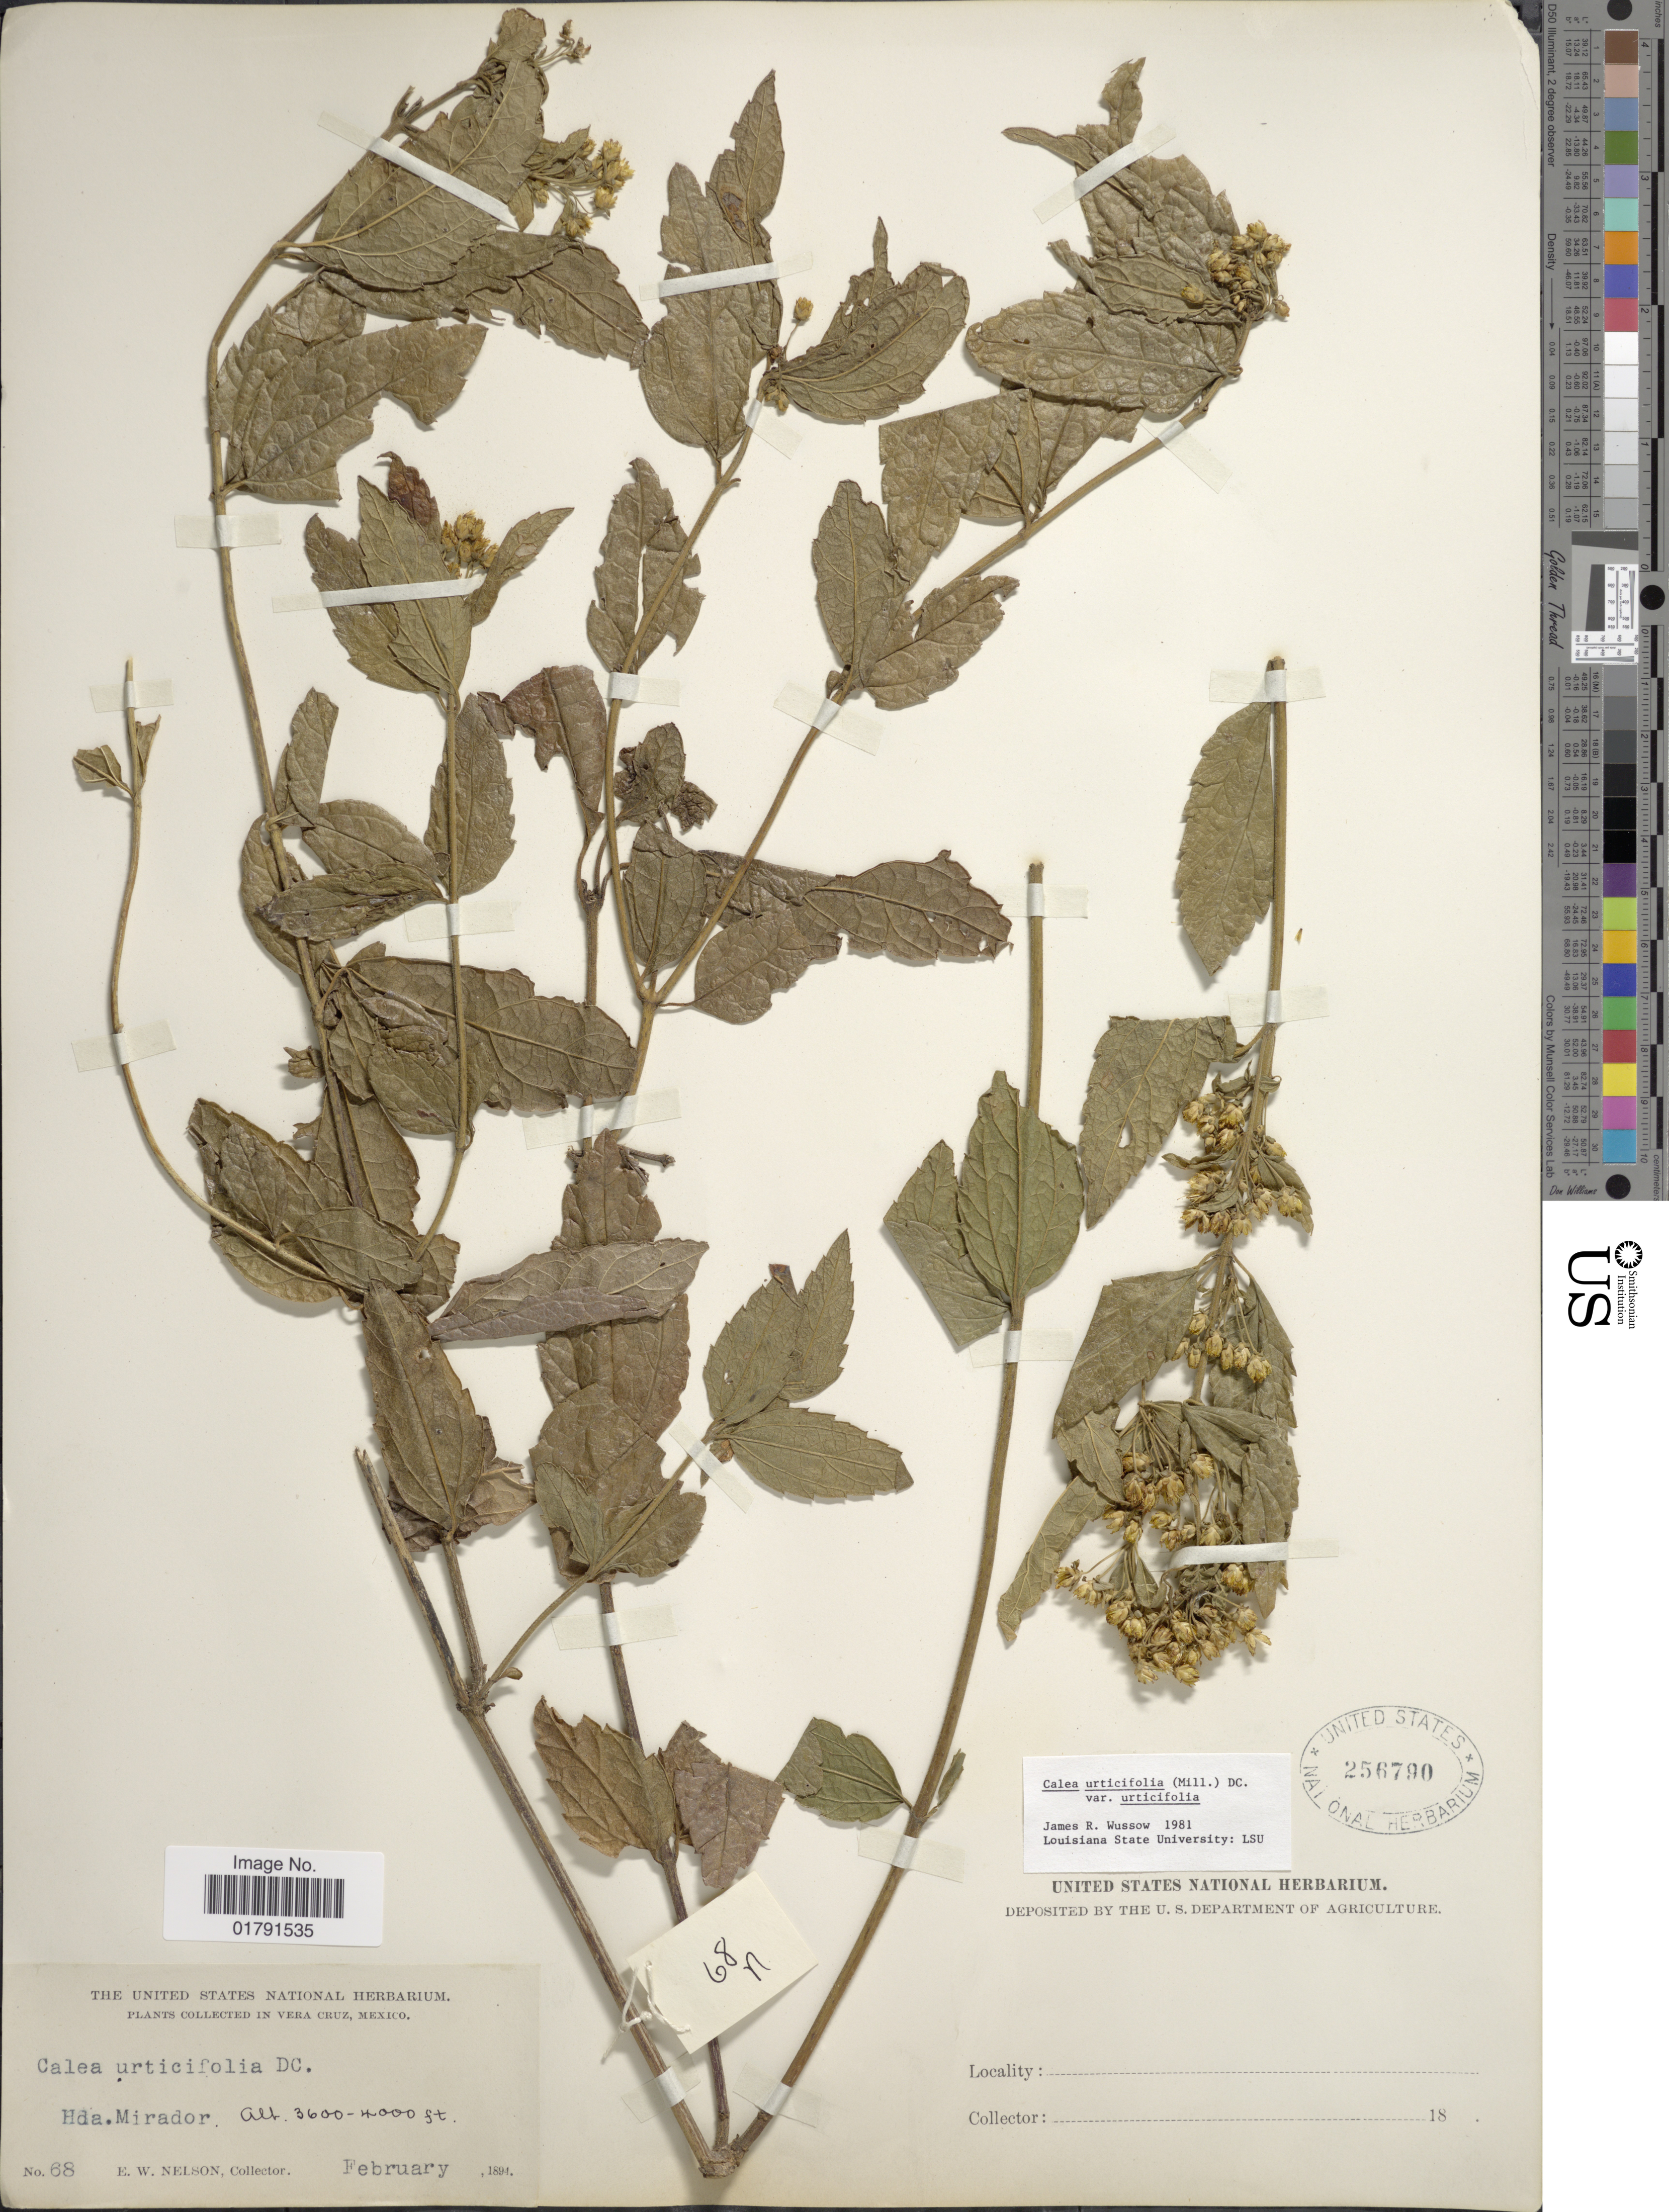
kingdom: Plantae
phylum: Tracheophyta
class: Magnoliopsida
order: Asterales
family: Asteraceae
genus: Calea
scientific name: Calea urticifolia var. urticifolia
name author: (Mill.) DC.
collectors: E. W. Nelson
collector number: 68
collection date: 1894-02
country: Mexico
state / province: Veracruz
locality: Vera Cruz, Hda. Mirador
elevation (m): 1097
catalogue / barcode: US 256790